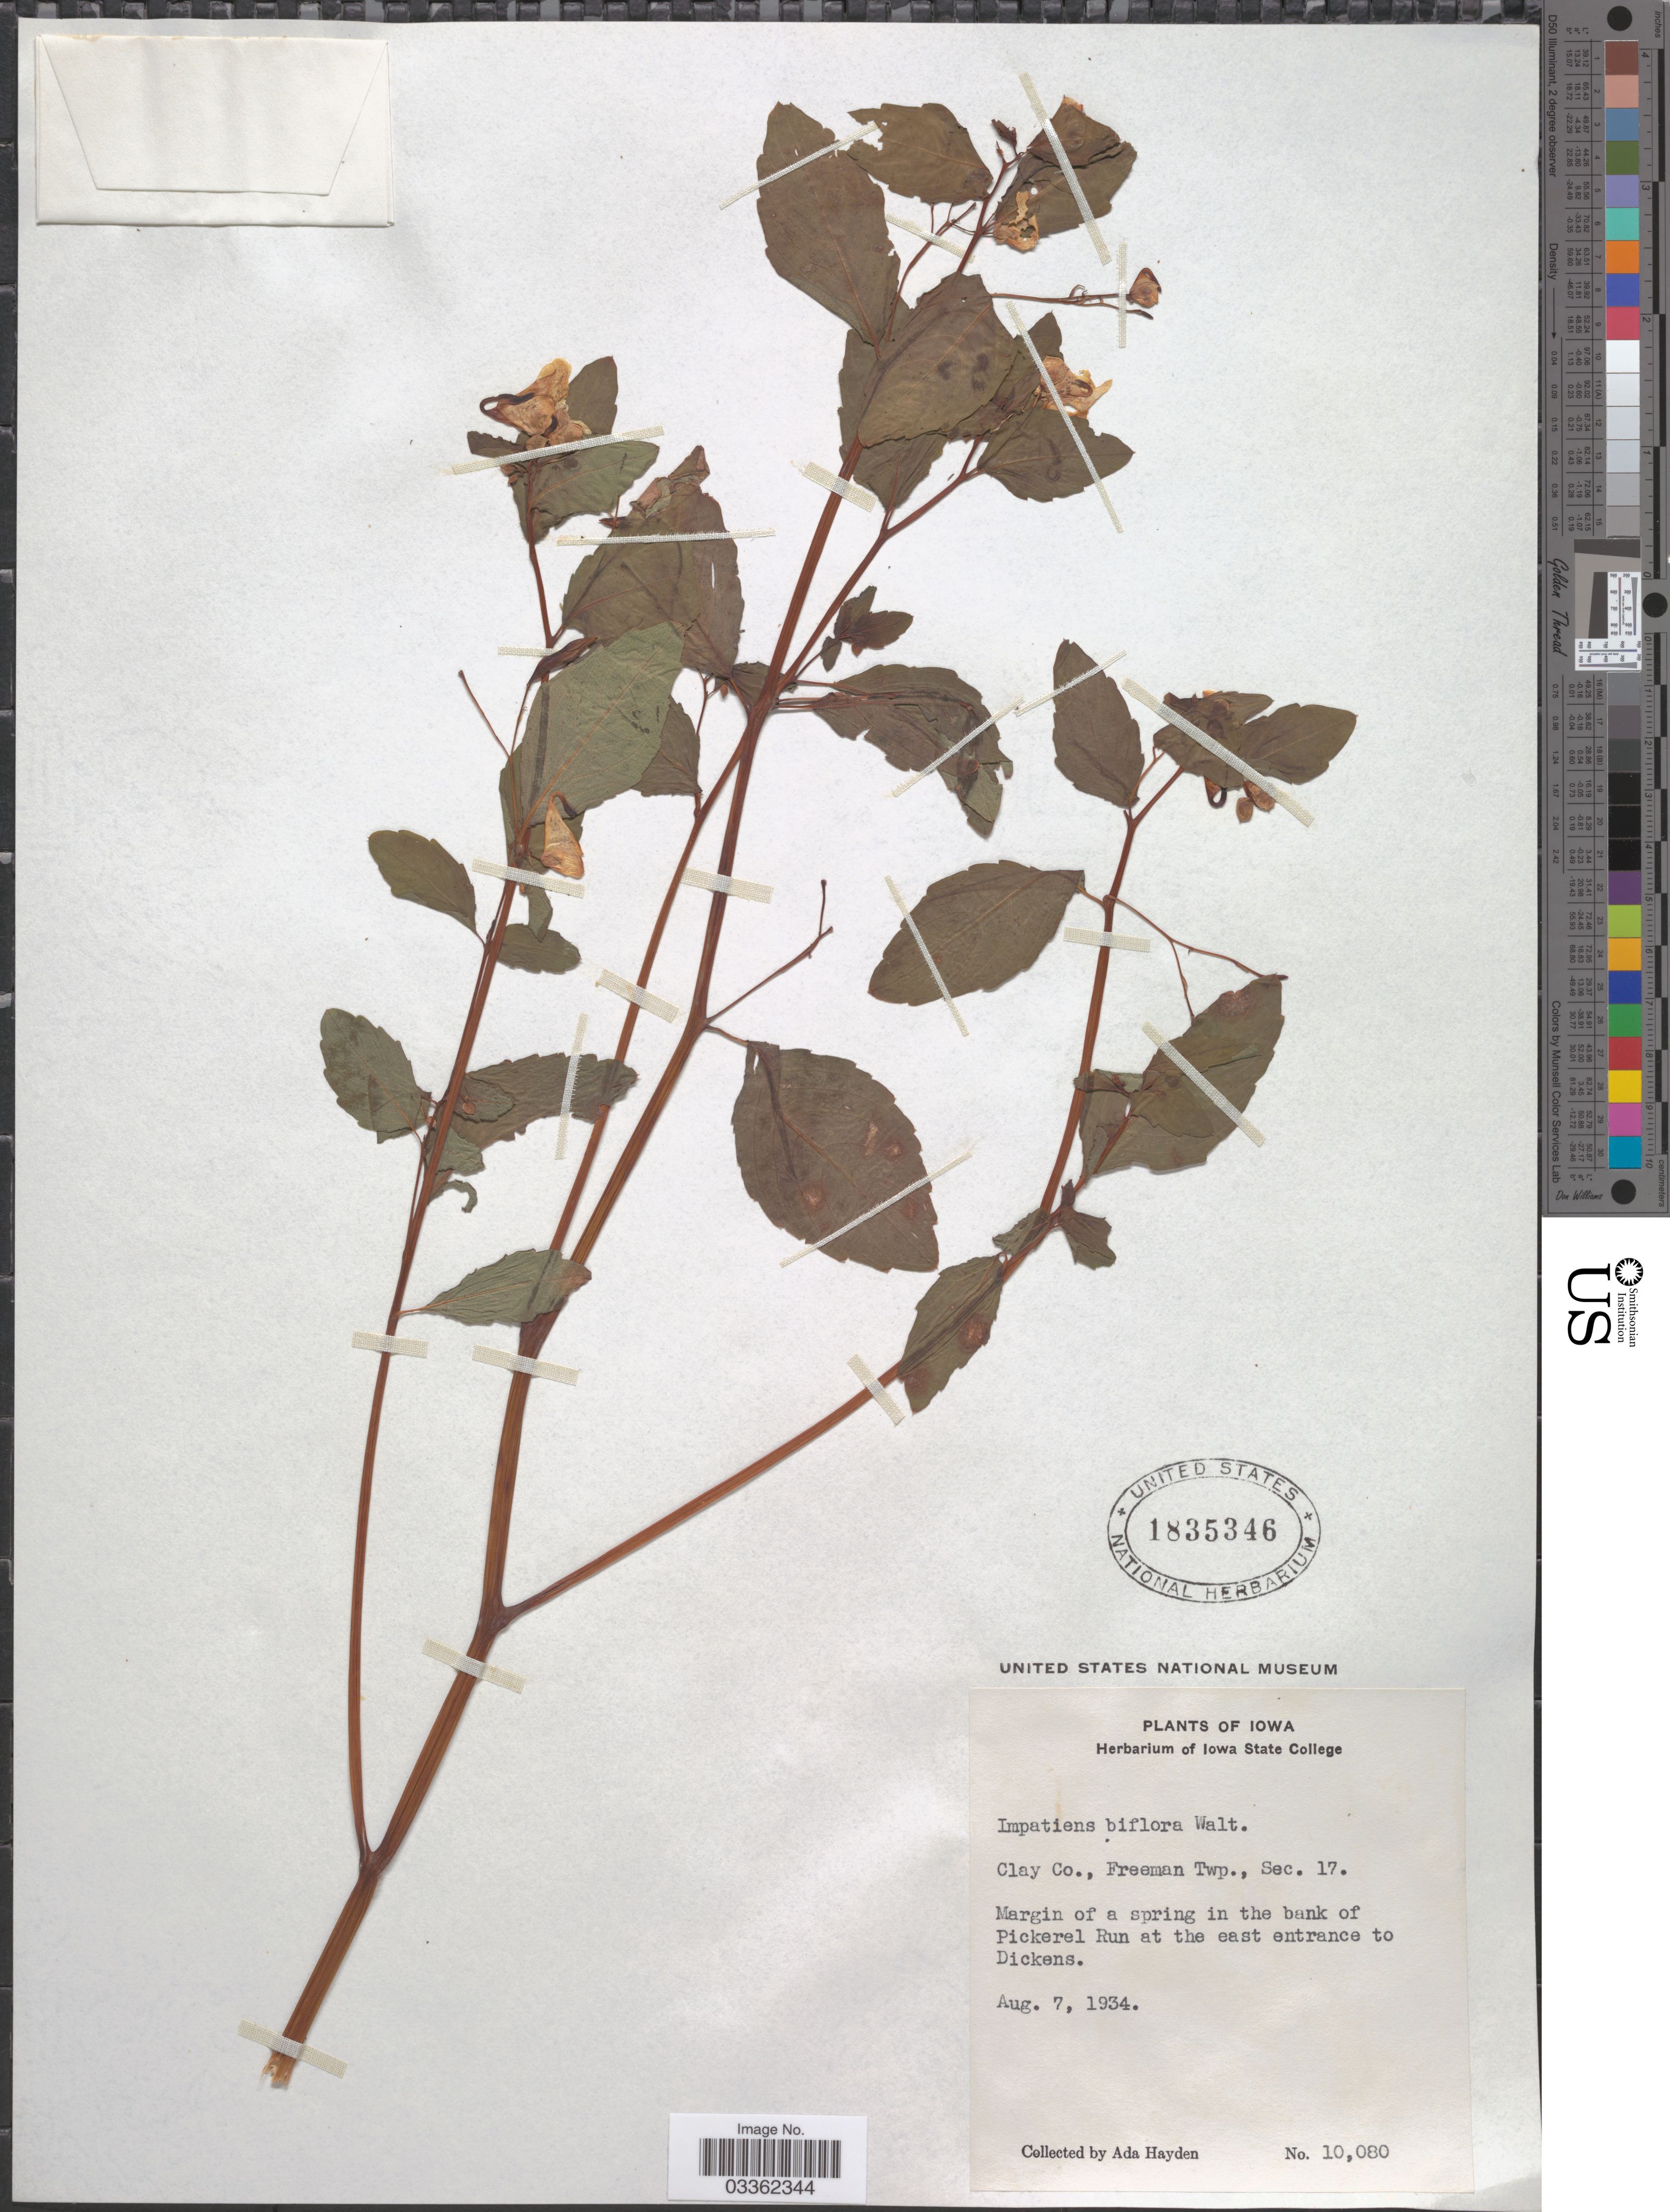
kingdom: Plantae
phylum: Tracheophyta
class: Magnoliopsida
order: Ericales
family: Balsaminaceae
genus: Impatiens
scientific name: Impatiens capensis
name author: Meerb.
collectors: Ada Hayden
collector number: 10080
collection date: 1934-08-07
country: United States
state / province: Iowa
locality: Clay Co., Freeman Twp., Sec. 17. Margin of a spring in the bank of Pickerel Run at the east entrance to Dickens.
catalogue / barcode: US 1835346